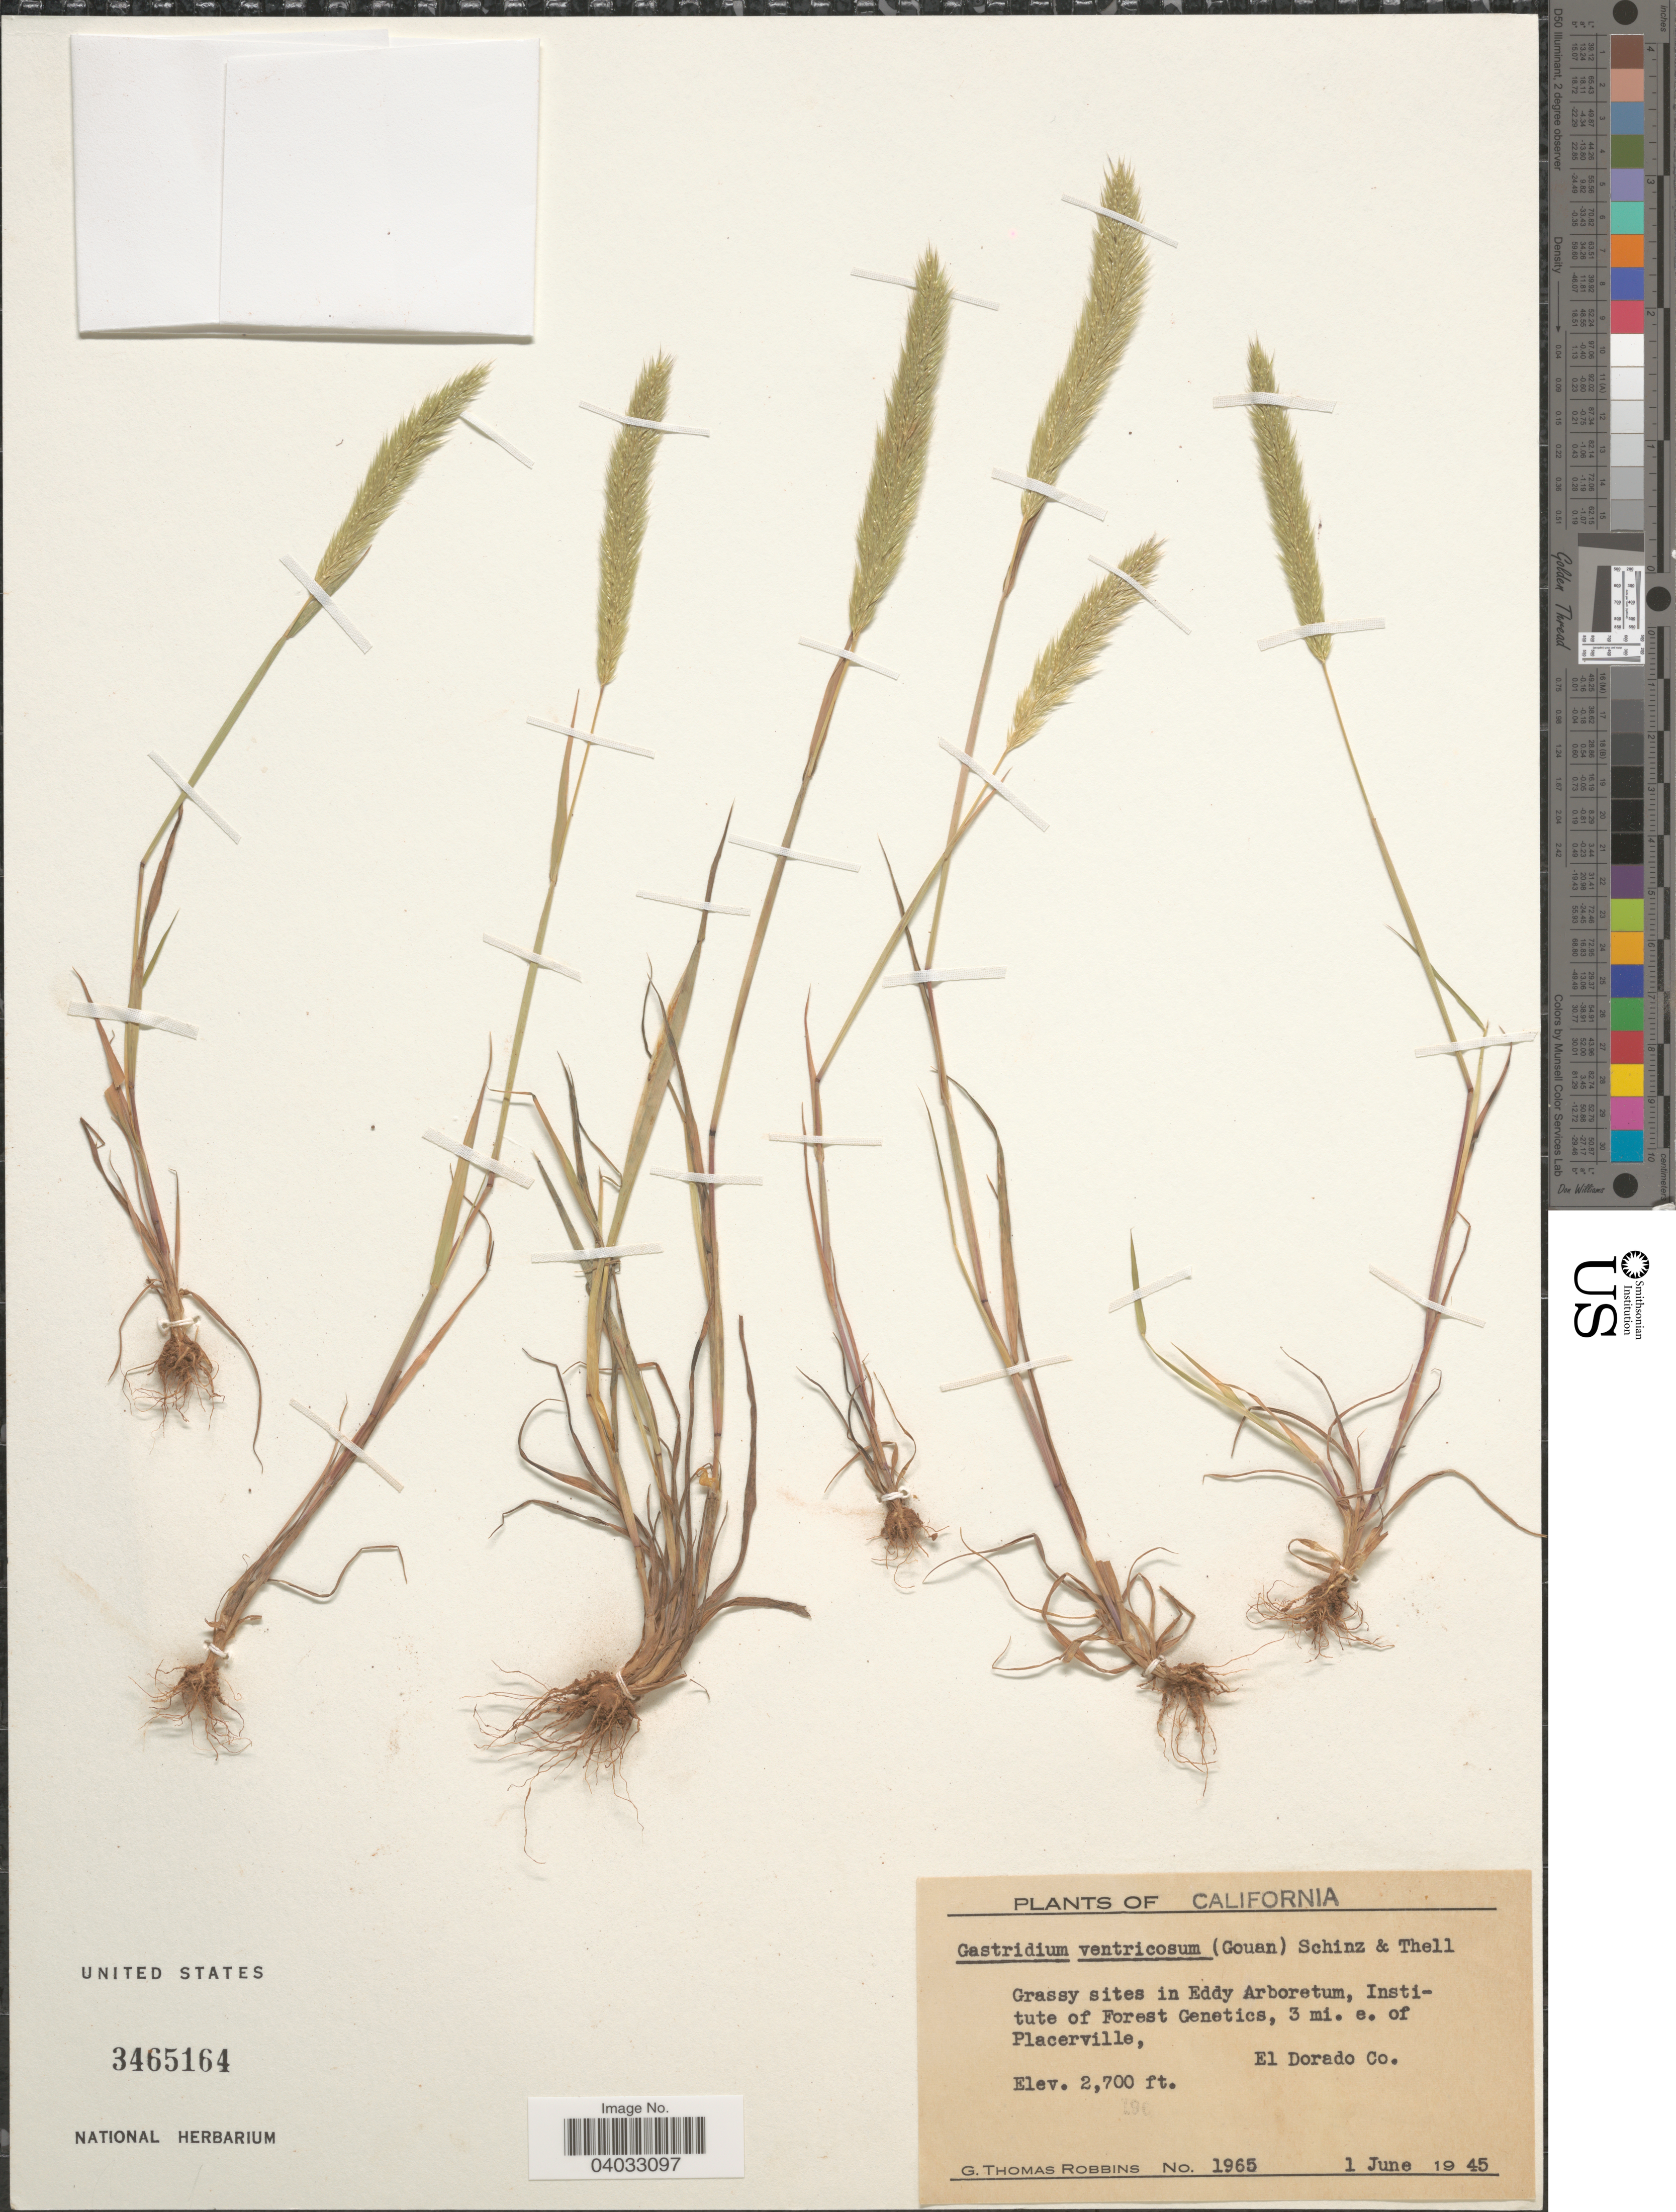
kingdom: Plantae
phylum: Tracheophyta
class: Liliopsida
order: Poales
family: Poaceae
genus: Gastridium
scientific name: Gastridium phleoides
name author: (Nees) C.E. Hubb.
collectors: G. T. Robbins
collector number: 1965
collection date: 1945-06-01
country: United States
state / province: California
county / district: El Dorado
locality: Sites in Eddy Arboretum, Institute of Forest Genetics, 3 mi. e. of Placerville, El Dorado Co.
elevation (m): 823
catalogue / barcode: US 3465164